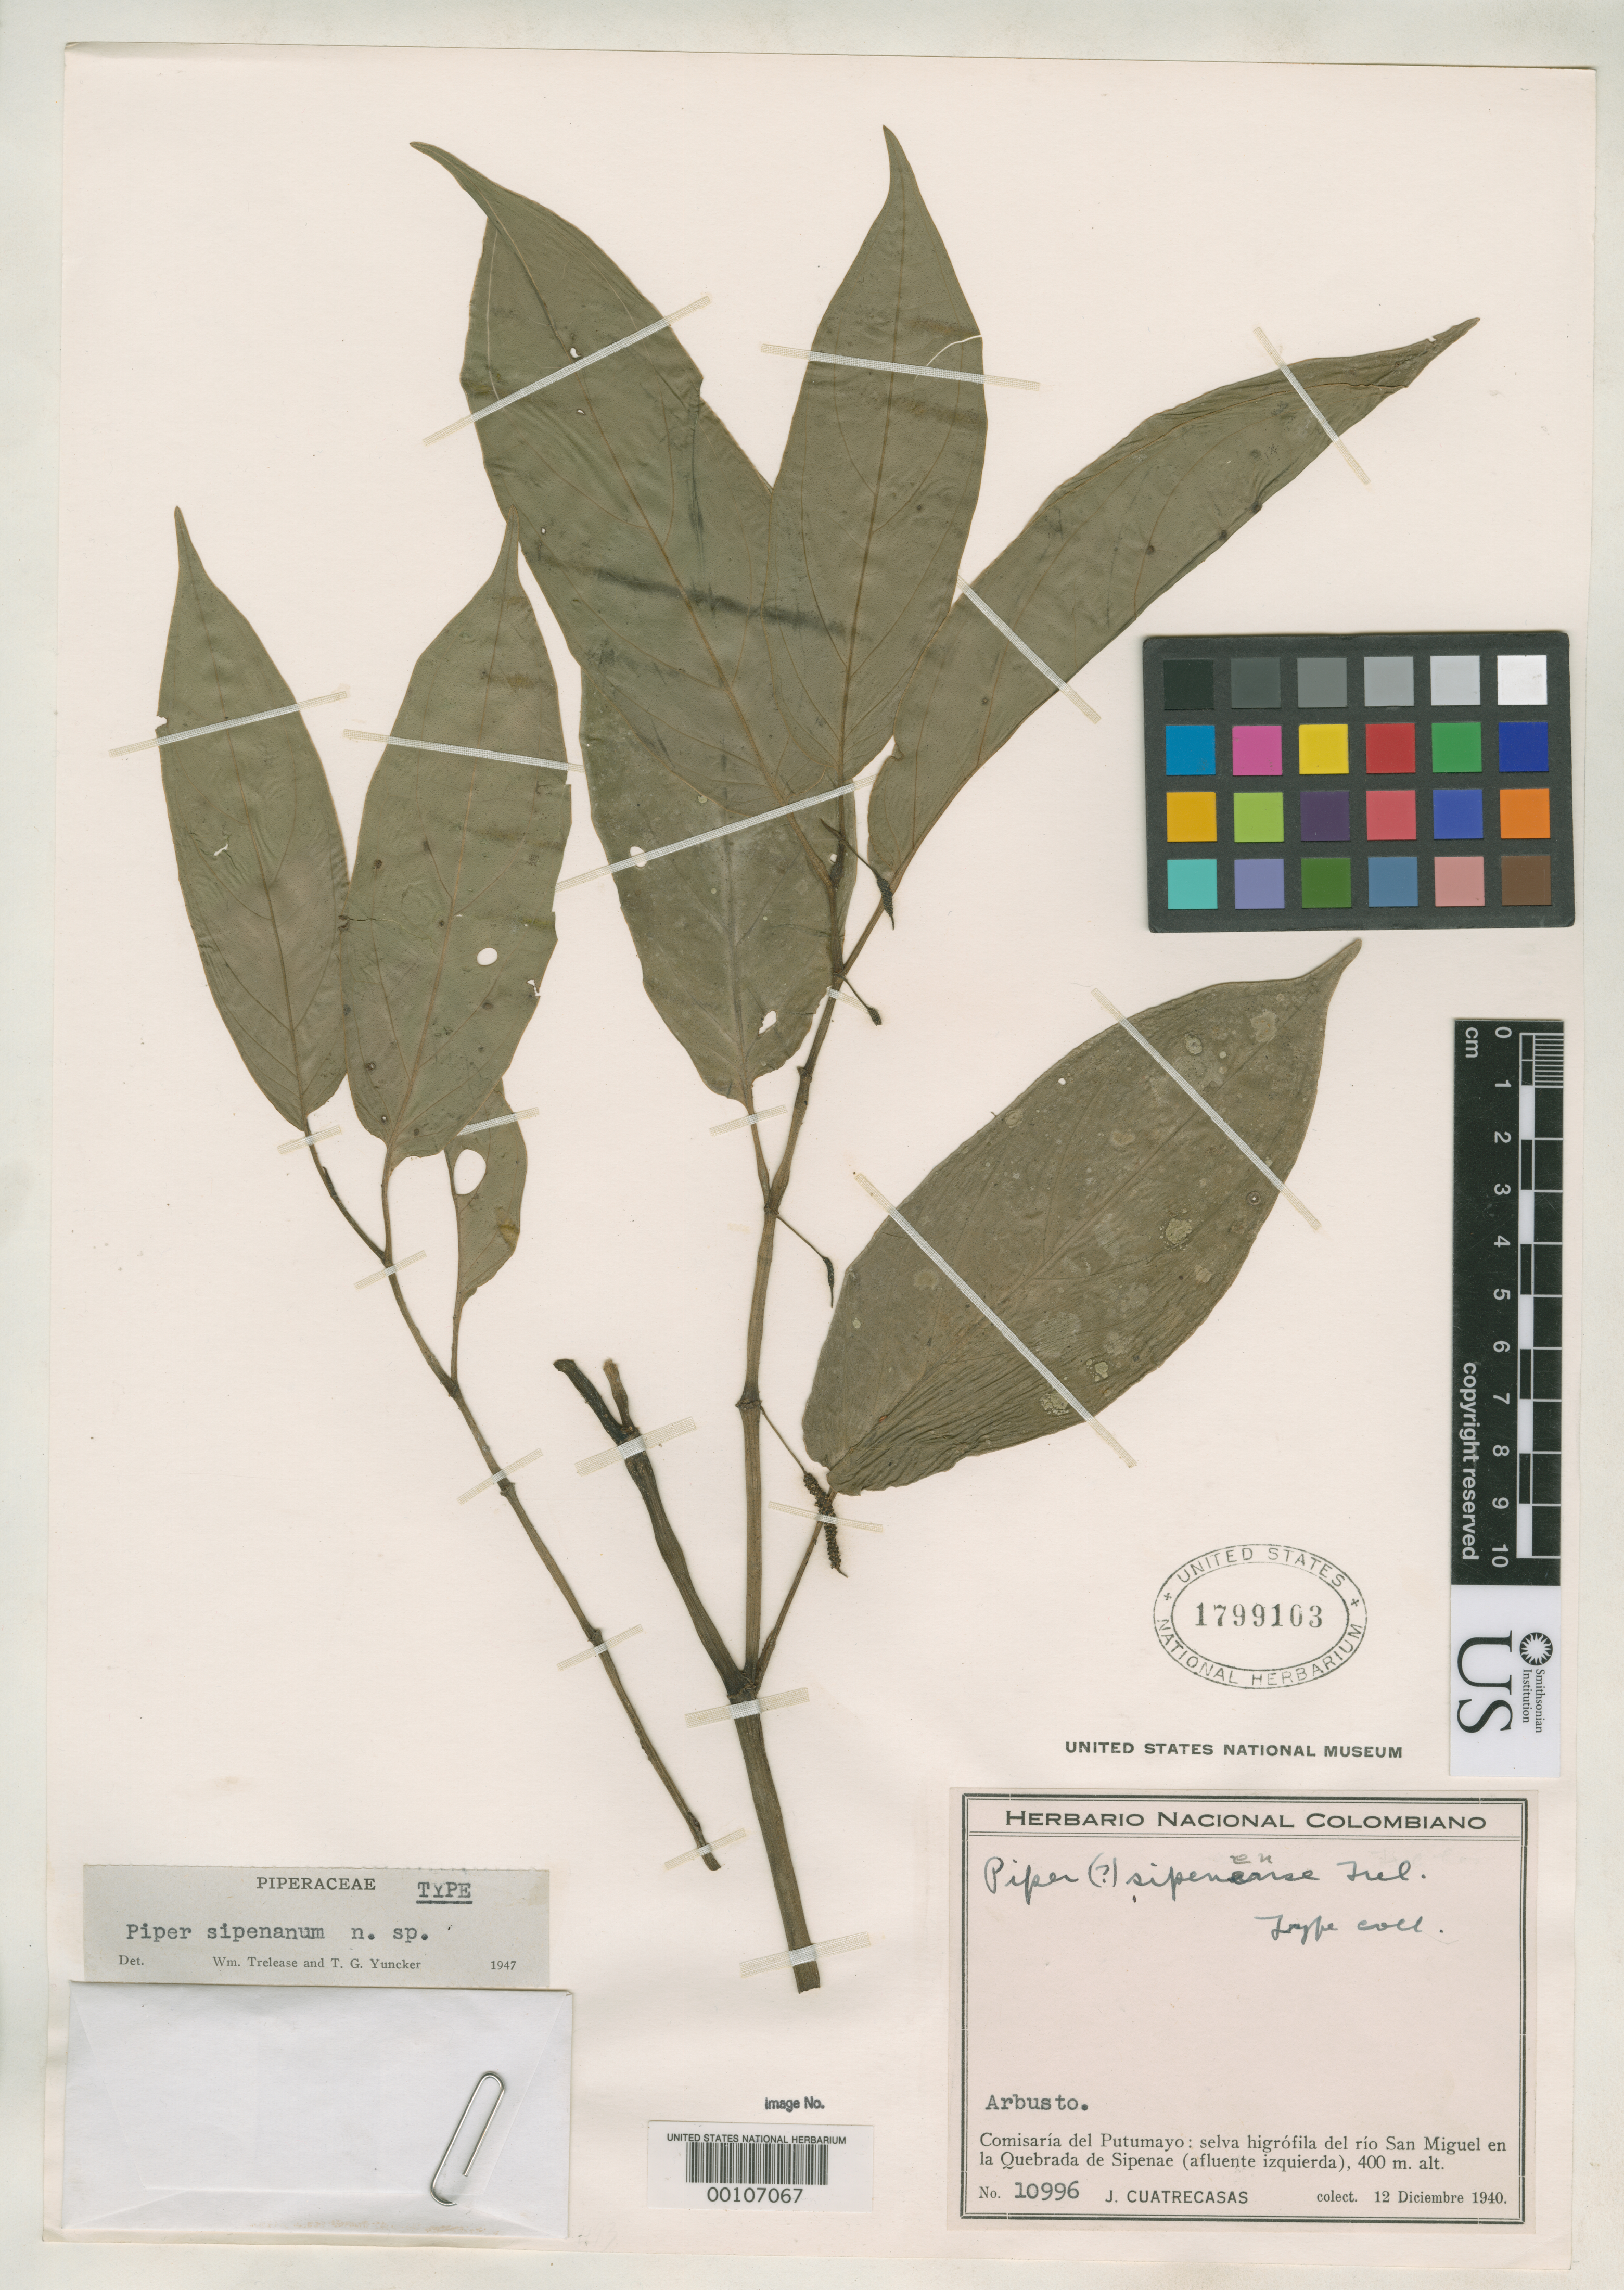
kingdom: Plantae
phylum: Tracheophyta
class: Magnoliopsida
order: Piperales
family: Piperaceae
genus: Piper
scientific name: Piper sipenanum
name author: Trel. & Yunck.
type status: Holotype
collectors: J. Cuatrecasas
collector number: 10996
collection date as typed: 12 Dec 1940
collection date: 1940-12-12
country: Colombia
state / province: Putumayo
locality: Rio Sal Miguel, Quebrada de Sipenae.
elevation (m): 1400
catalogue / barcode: US 1799103